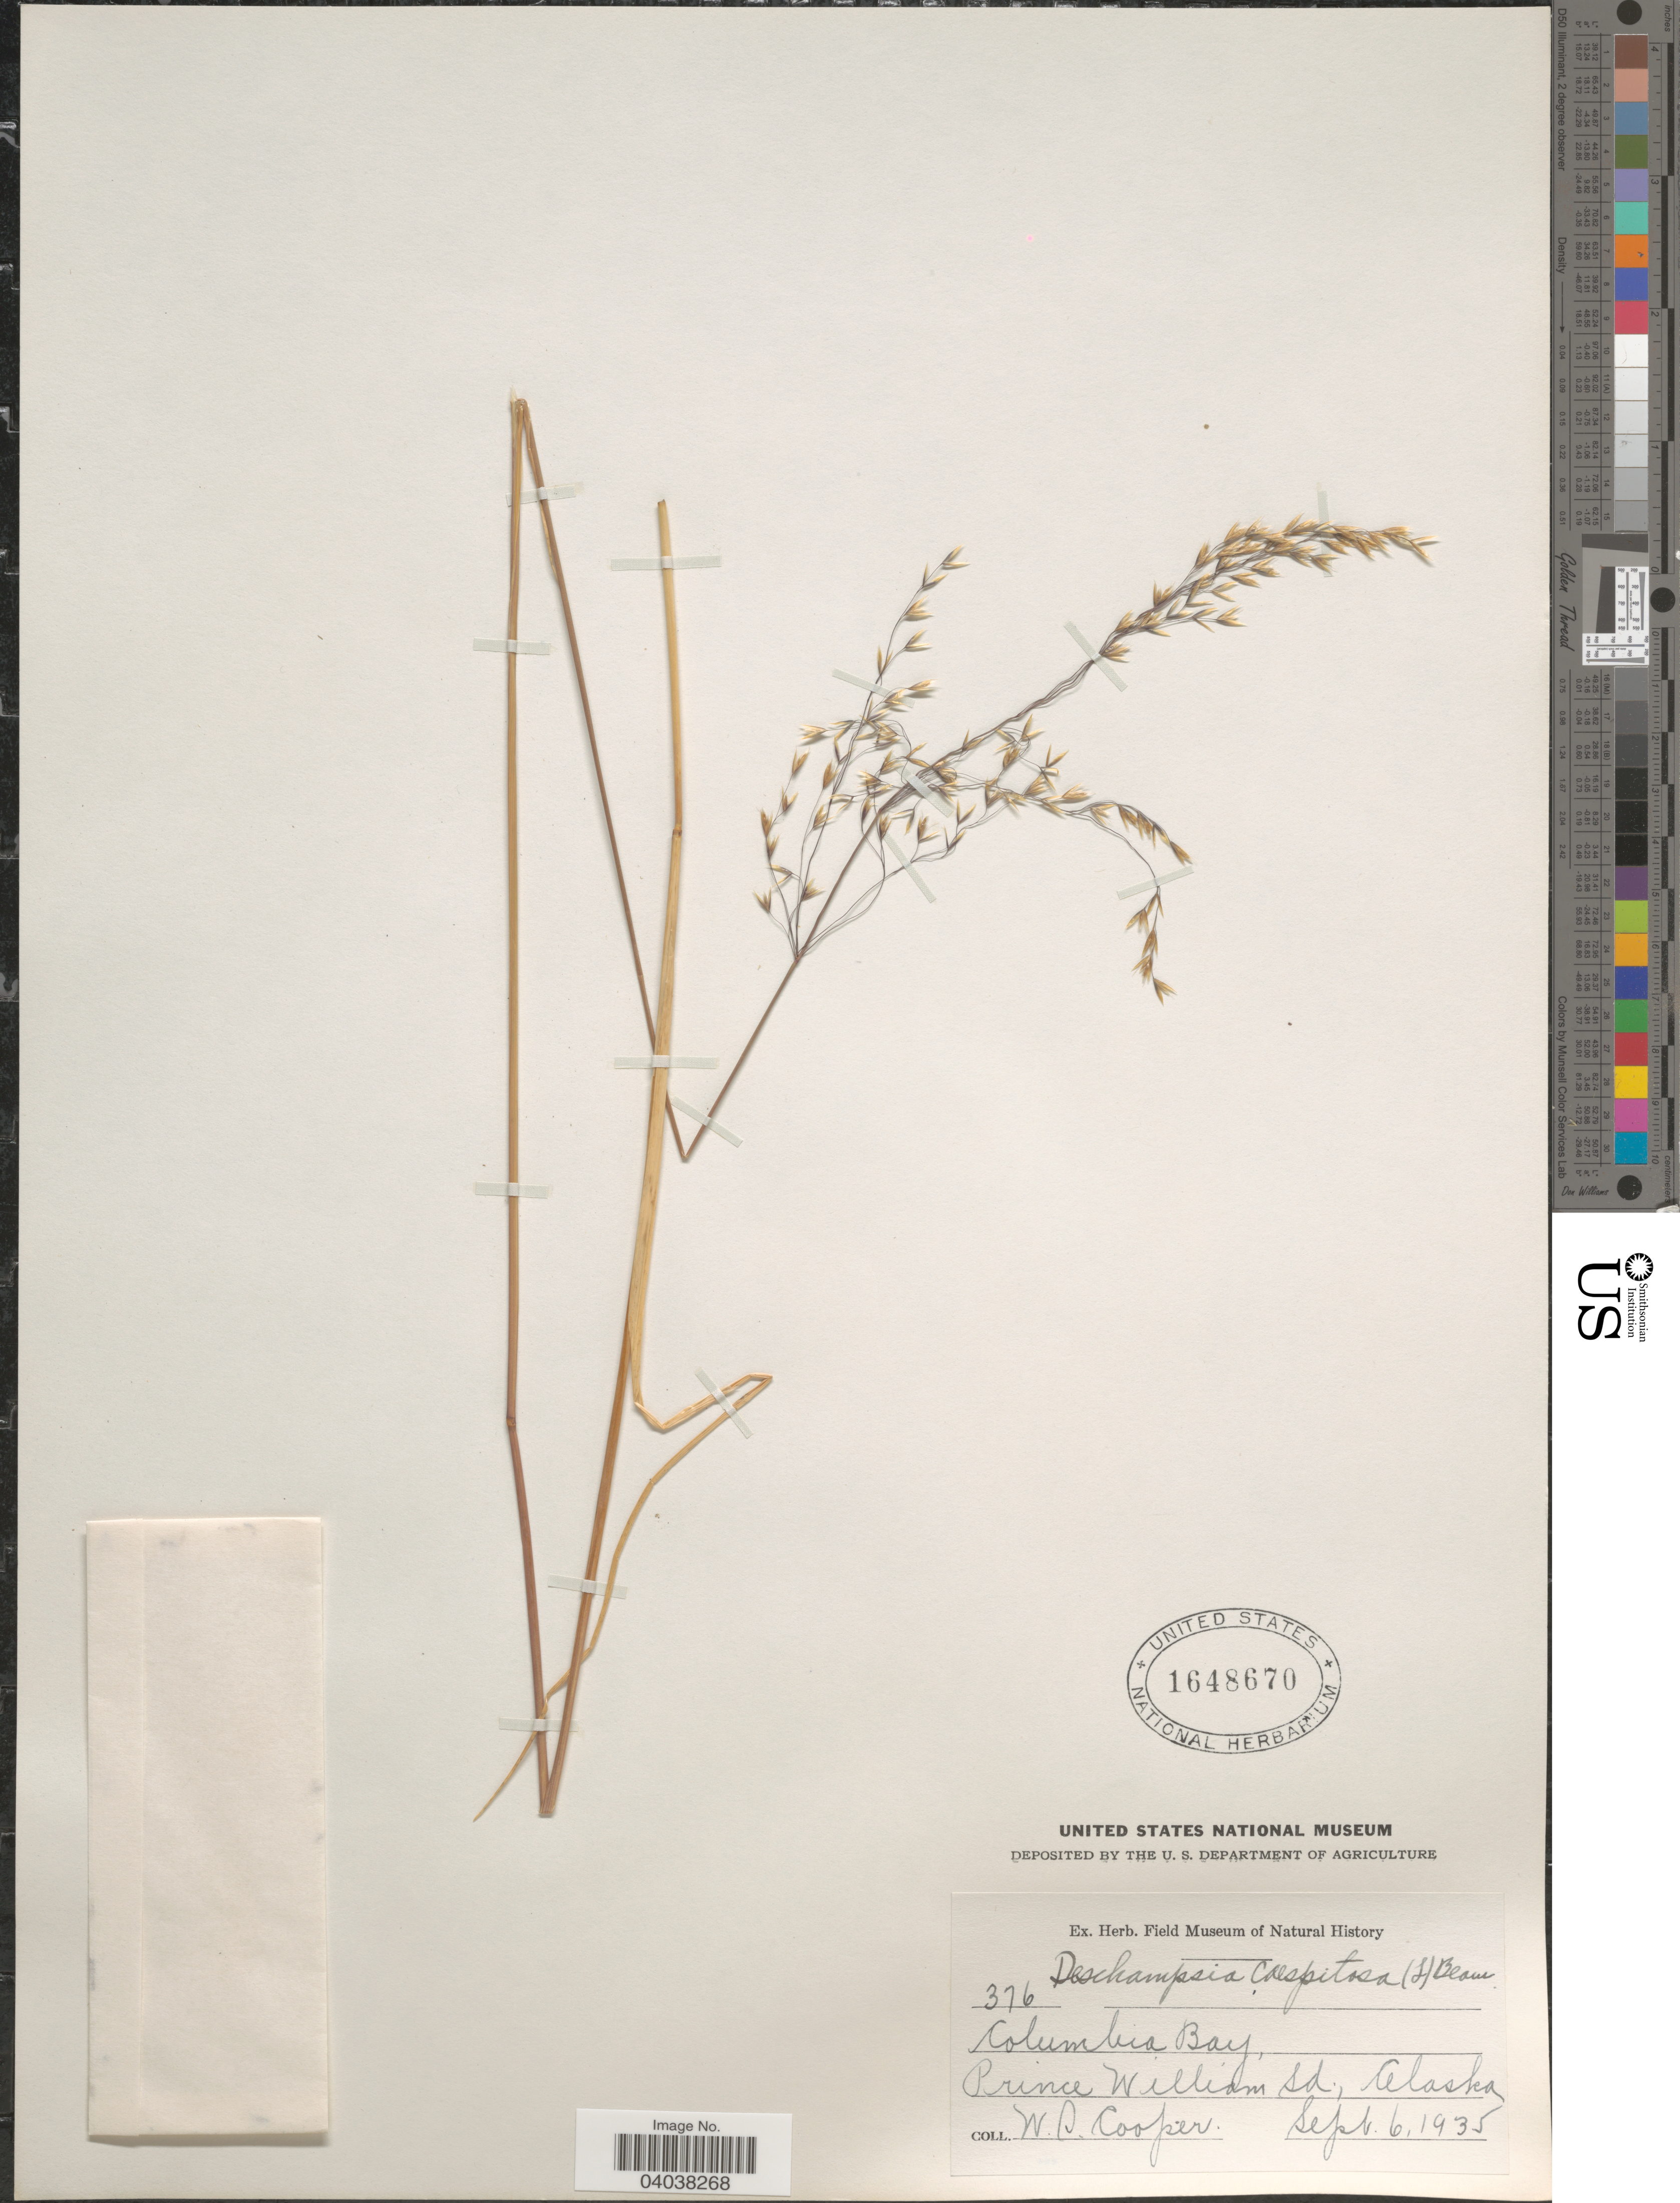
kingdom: Plantae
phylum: Tracheophyta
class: Liliopsida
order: Poales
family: Poaceae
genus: Deschampsia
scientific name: Deschampsia cespitosa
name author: (L.) P. Beauv.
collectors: W. Cooper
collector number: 376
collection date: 1935-09-06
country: United States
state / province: Alaska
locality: Columbia Bay. Prince William Sd.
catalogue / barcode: US 1648670